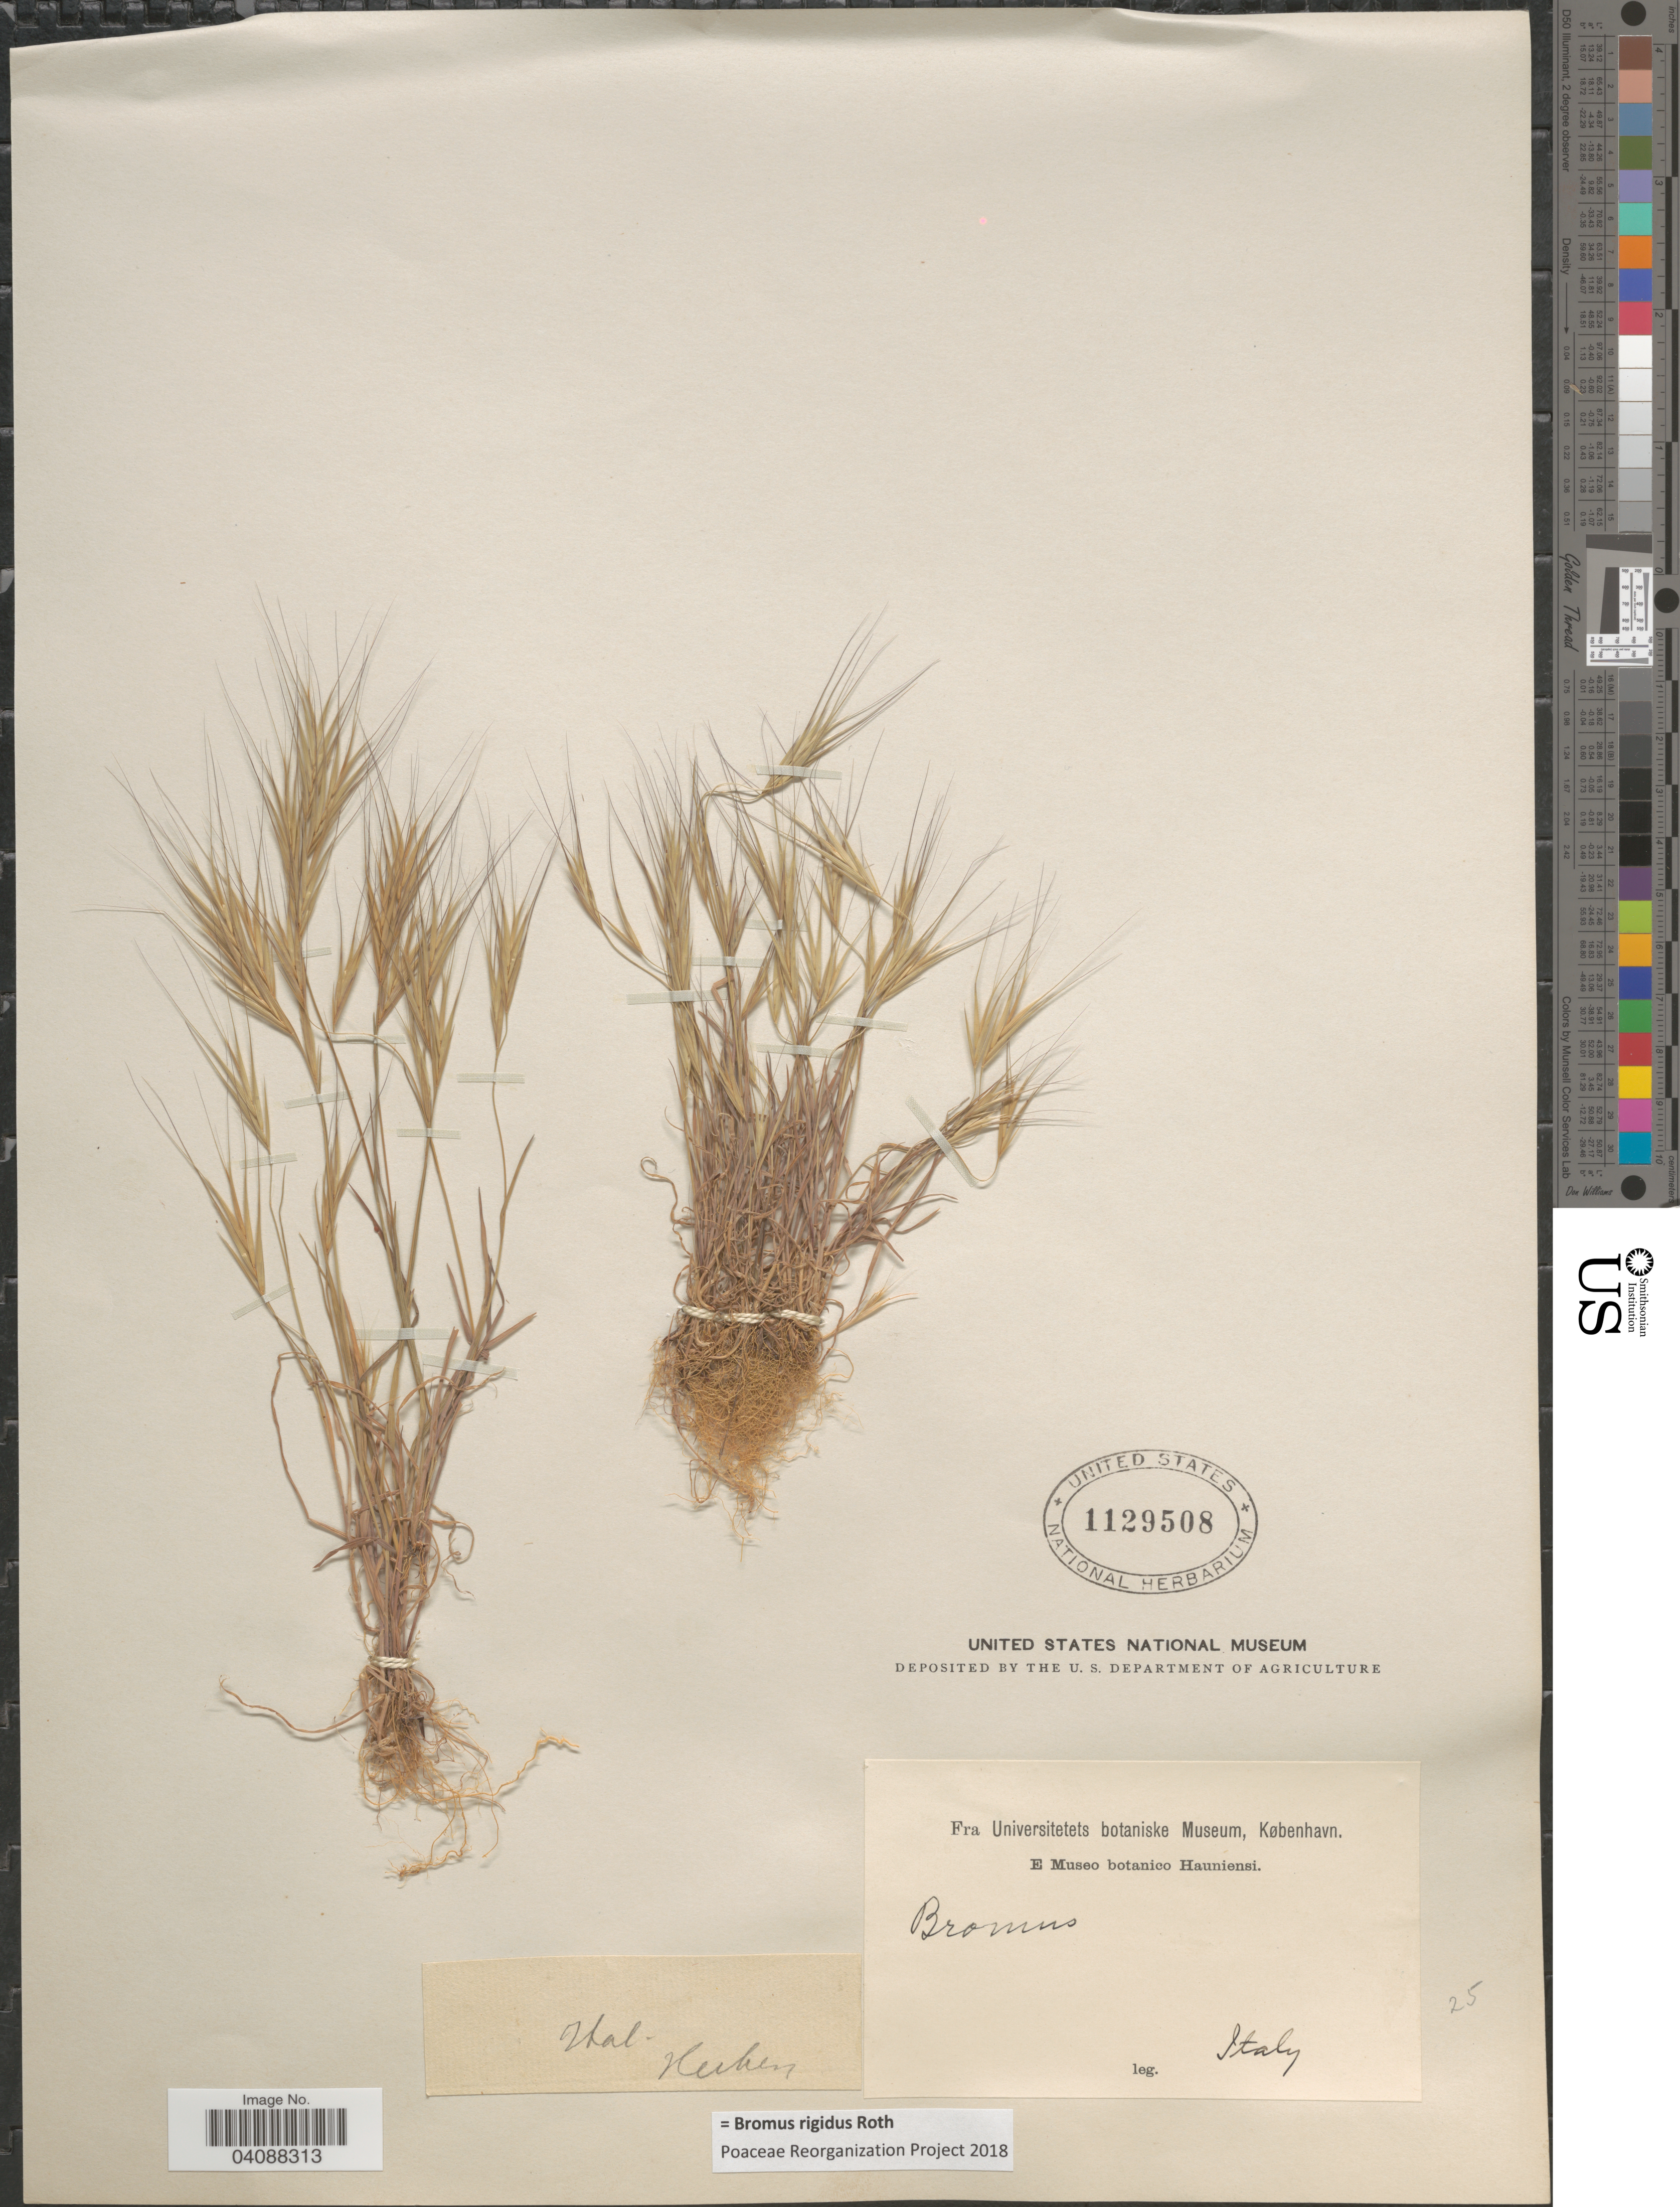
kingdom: Plantae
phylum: Tracheophyta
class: Liliopsida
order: Poales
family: Poaceae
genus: Bromus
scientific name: Bromus rigidus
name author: Roth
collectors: Herken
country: Italy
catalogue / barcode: US 1129508